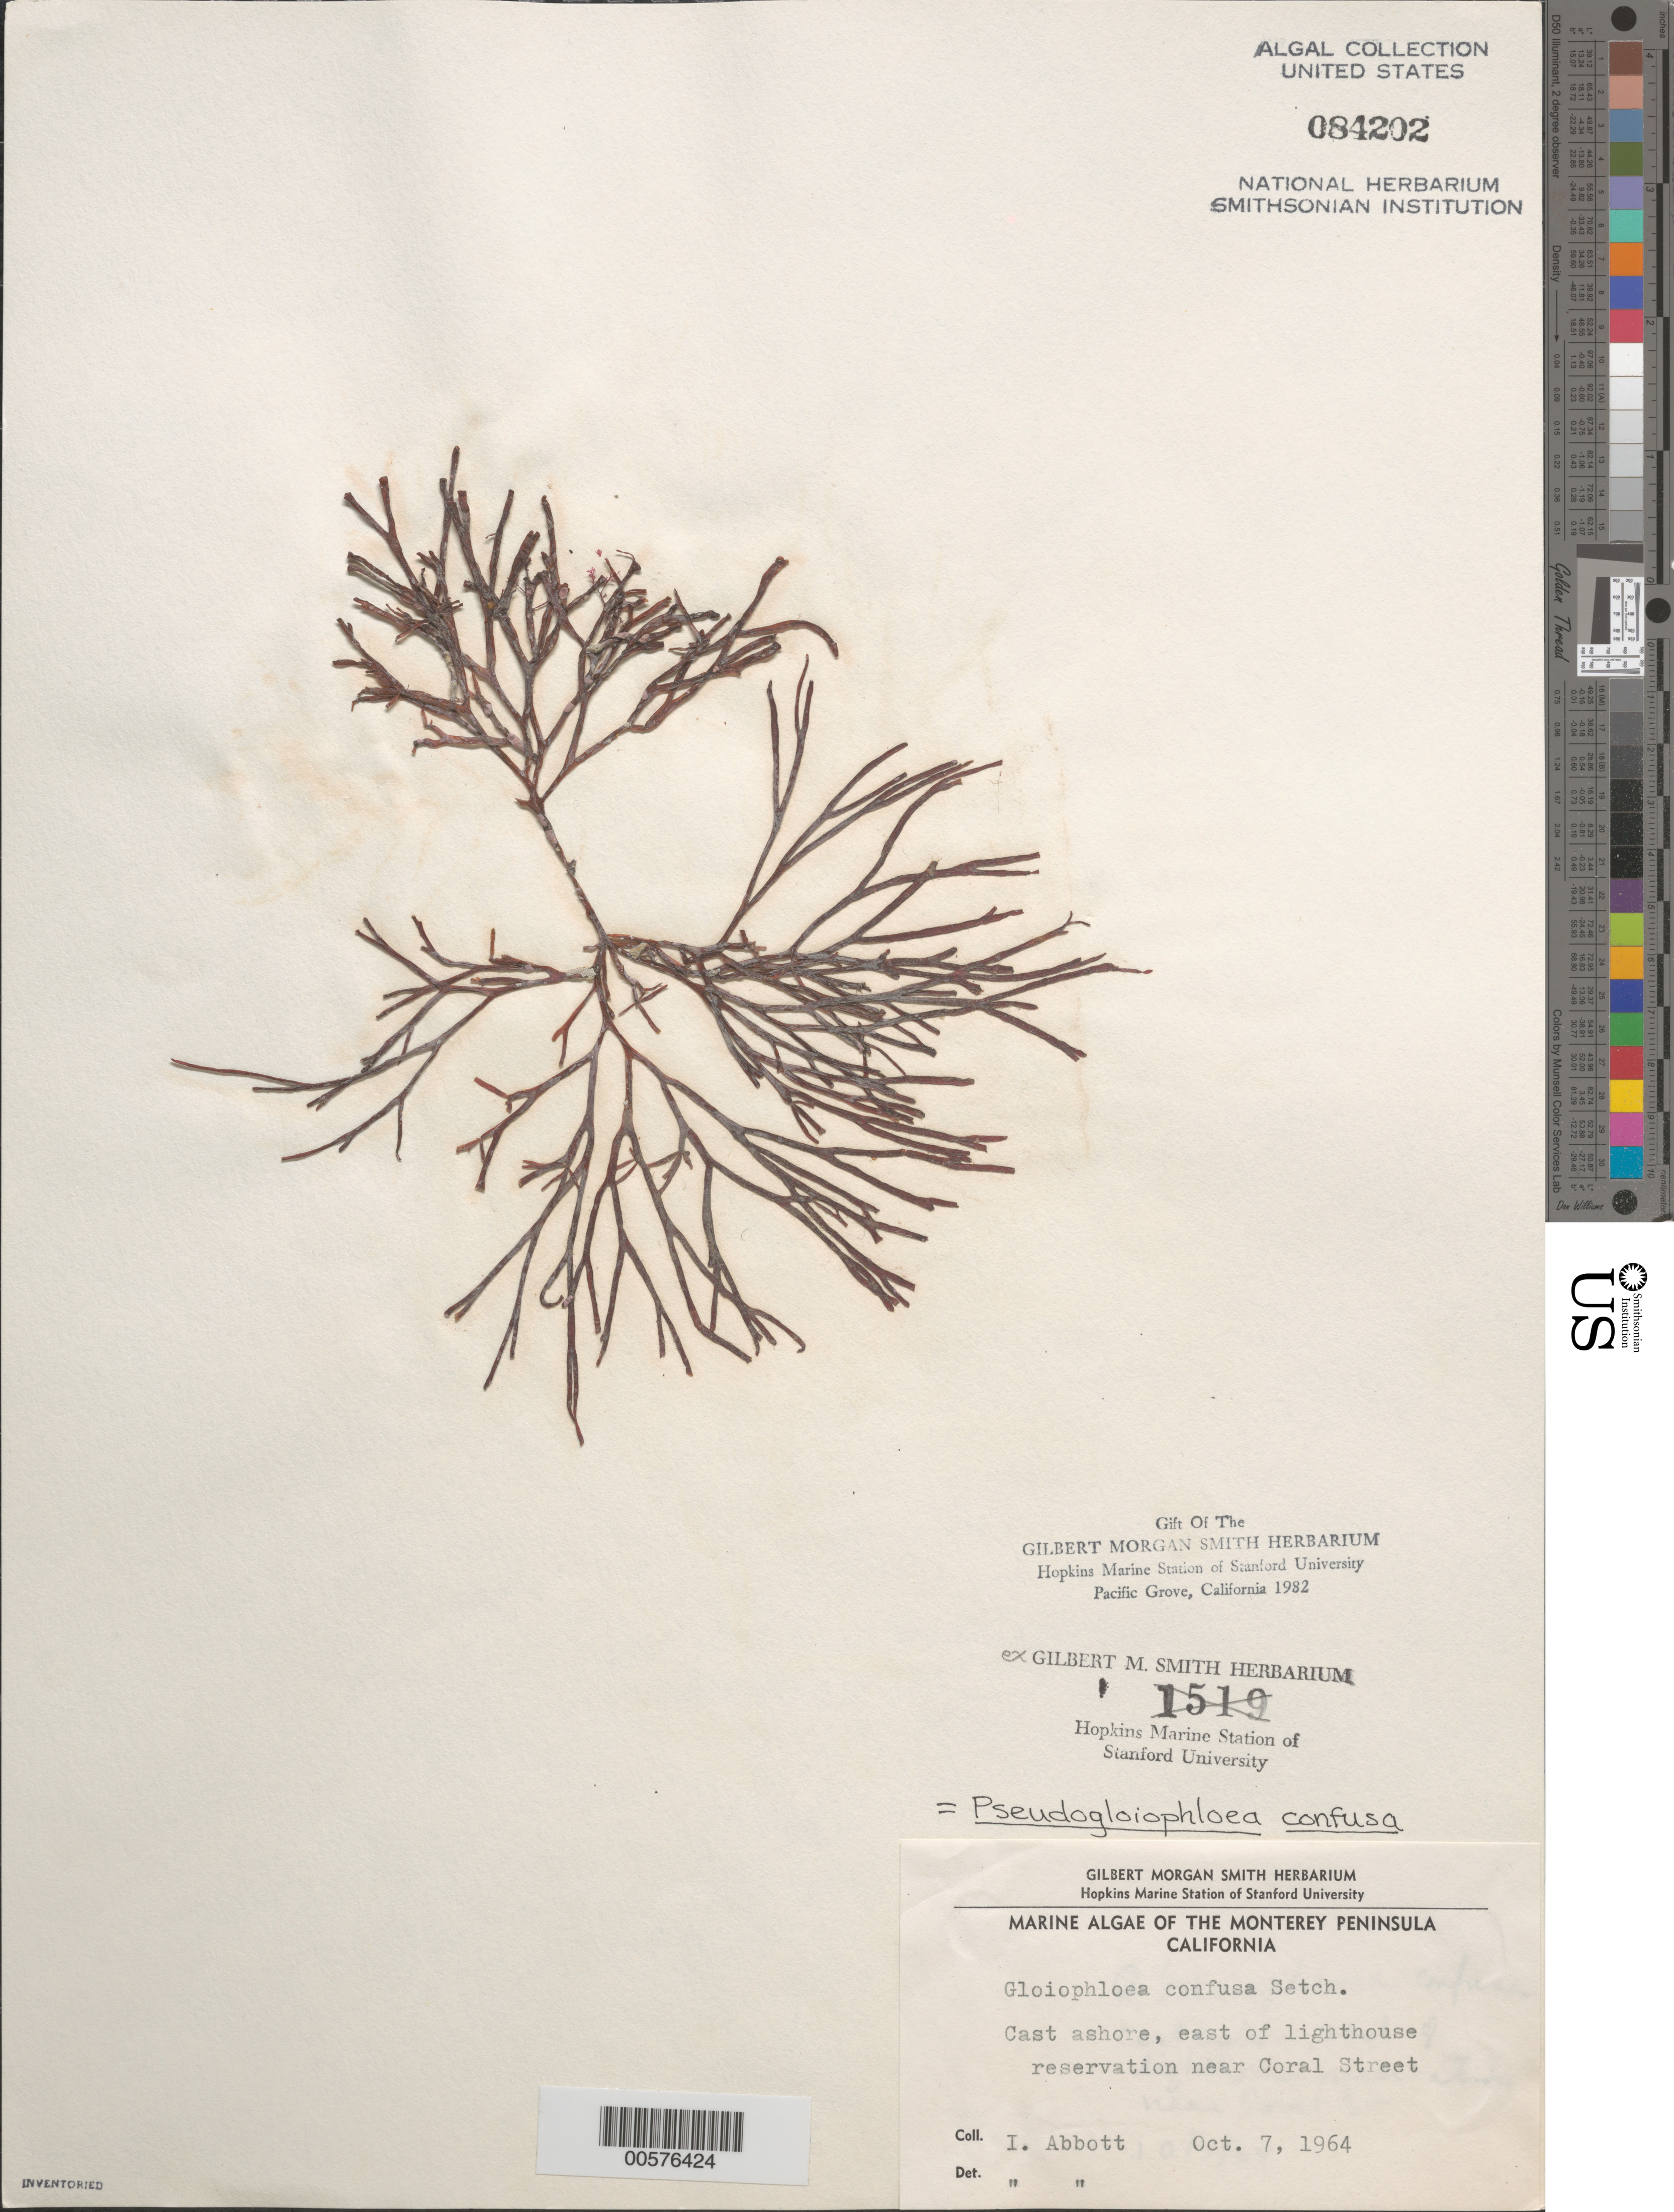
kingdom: Plantae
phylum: Rhodophyta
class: Florideophyceae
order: Nemaliales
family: Scinaiaceae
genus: Scinaia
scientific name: Scinaia confusa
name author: (Setch.) Huisman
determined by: Algae name updating Project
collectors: I. A. Abbott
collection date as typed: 07 Oct 1964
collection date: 1964-10-07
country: United States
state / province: California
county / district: Monterey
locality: Pacific Grove, east of Lighthouse Reservation, near Coral Street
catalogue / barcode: US 84202